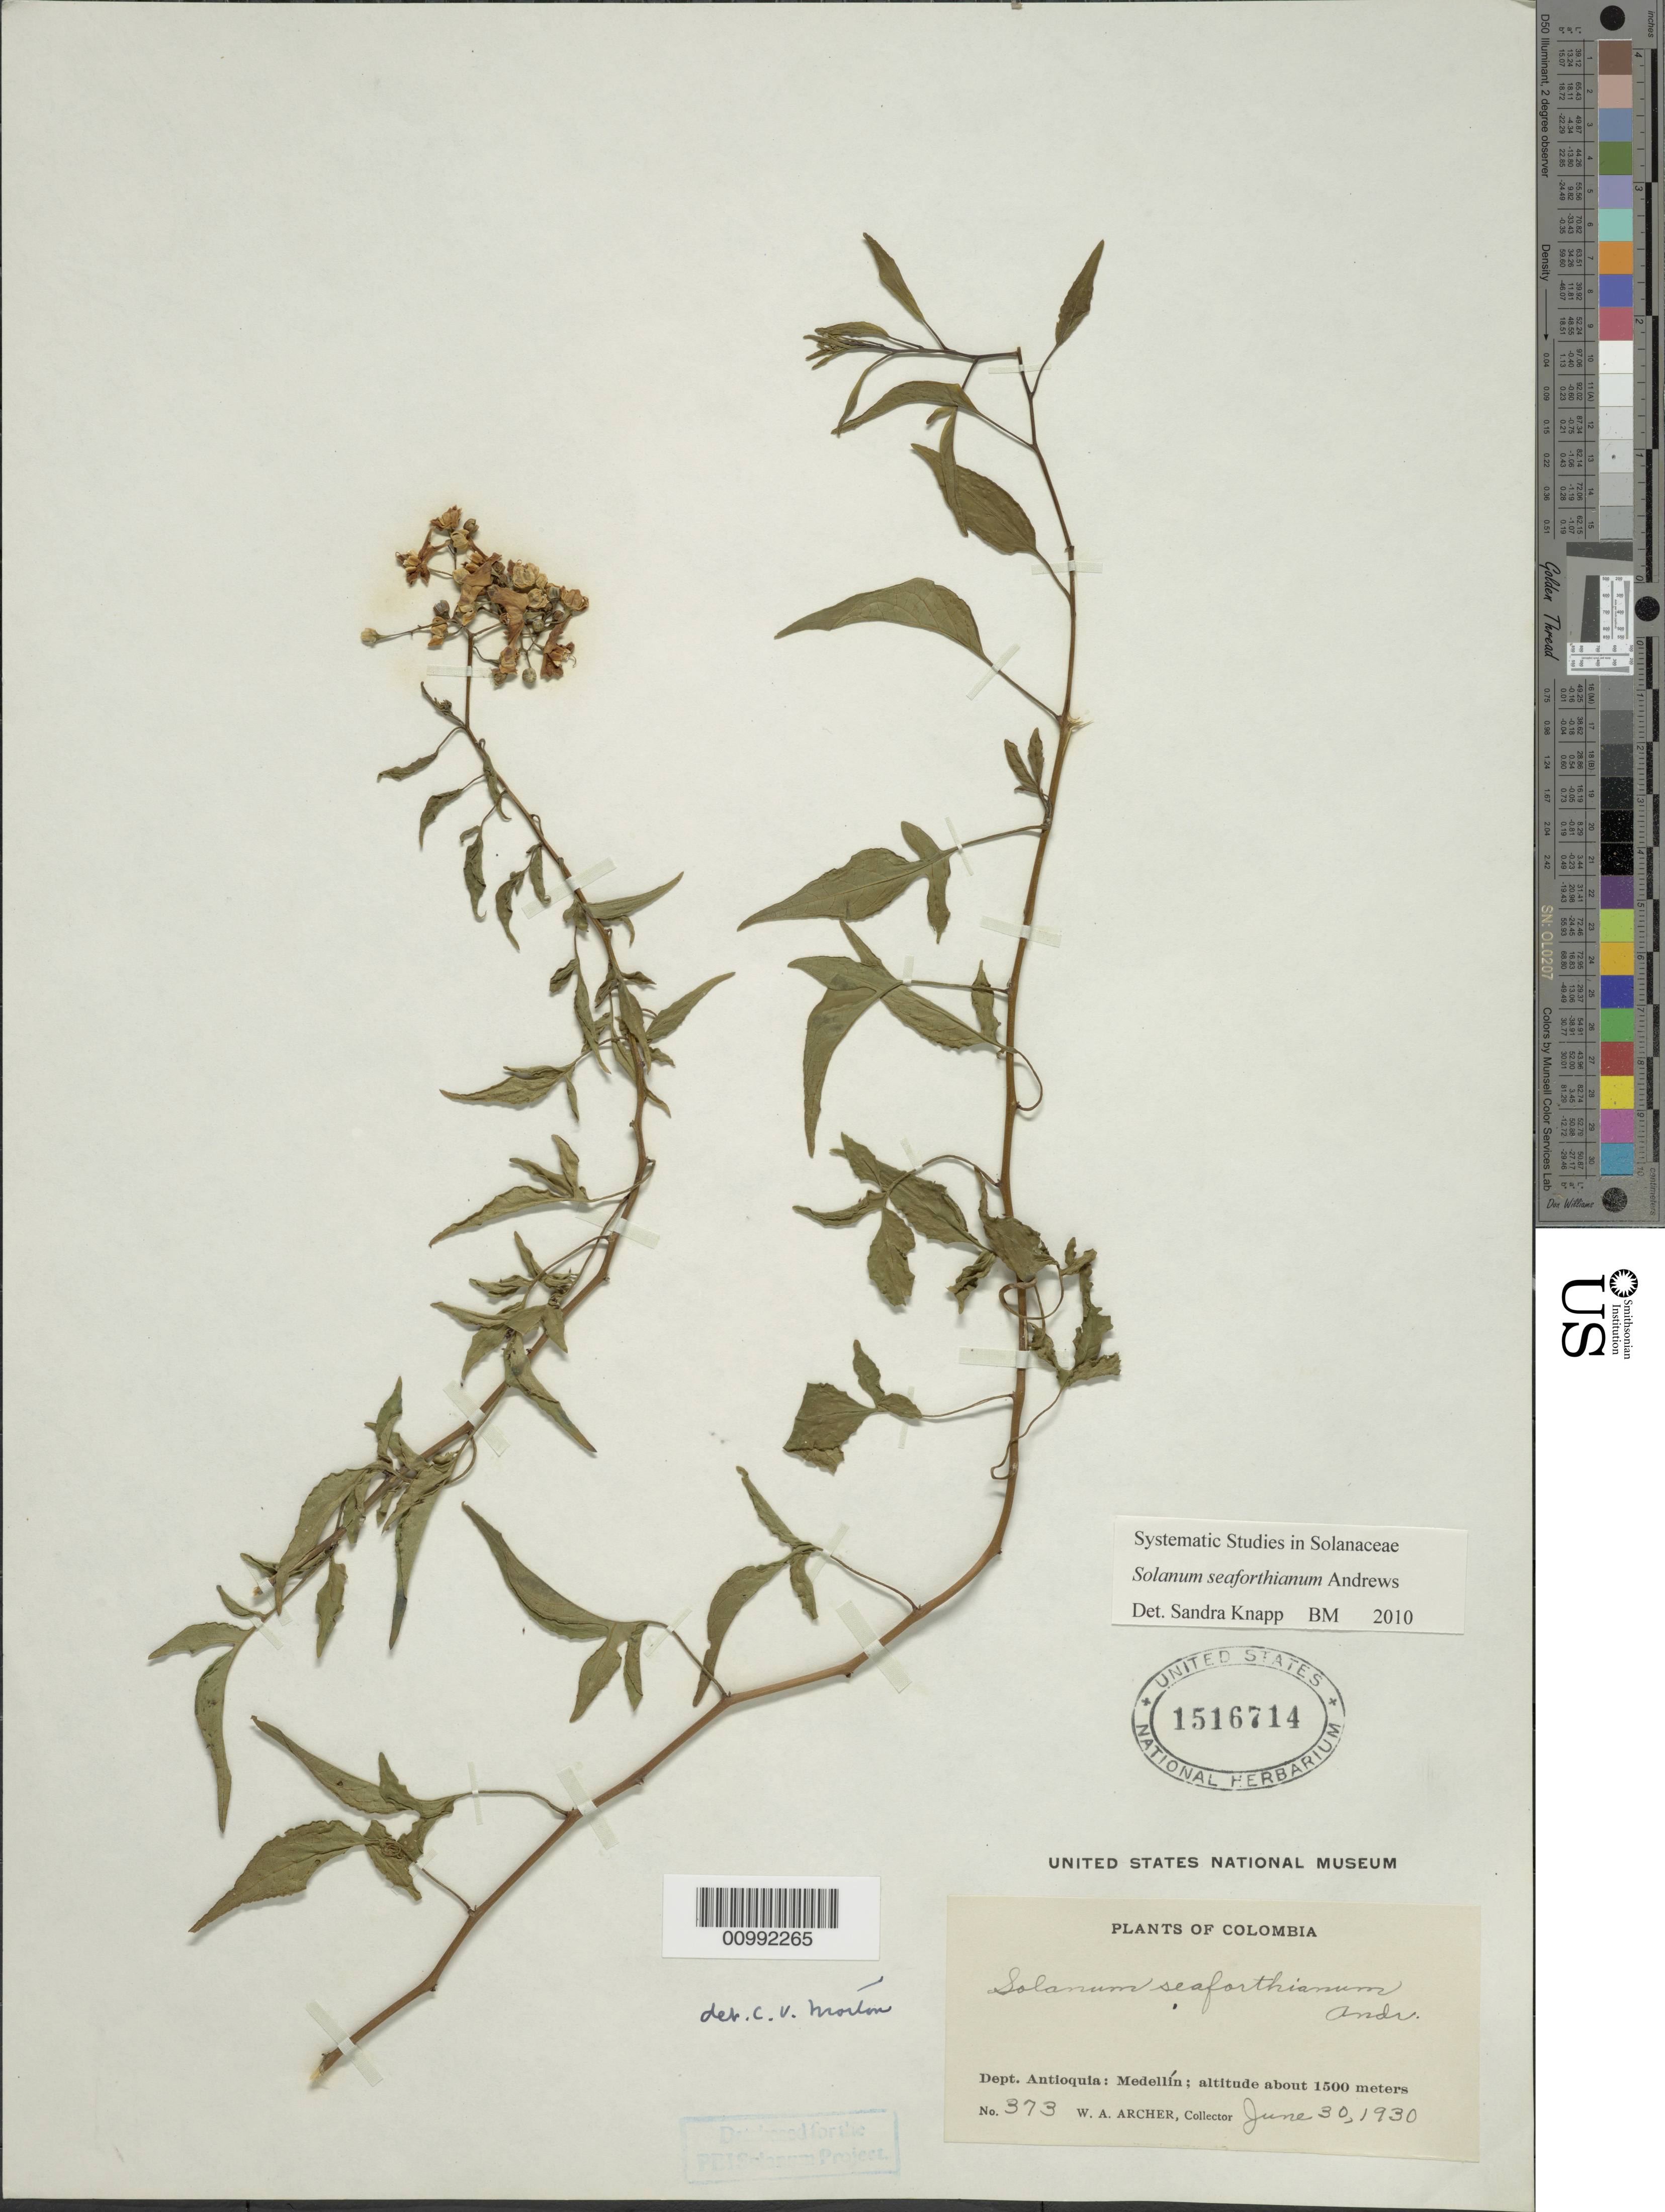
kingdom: Plantae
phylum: Tracheophyta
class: Magnoliopsida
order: Solanales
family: Solanaceae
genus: Solanum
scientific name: Solanum seaforthianum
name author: Andrews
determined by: Knapp, S. D.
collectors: A. W. Archer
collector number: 373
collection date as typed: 30 Jun 1930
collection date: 1930-06-30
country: Colombia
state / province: Antioquia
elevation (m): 1500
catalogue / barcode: US 1516714